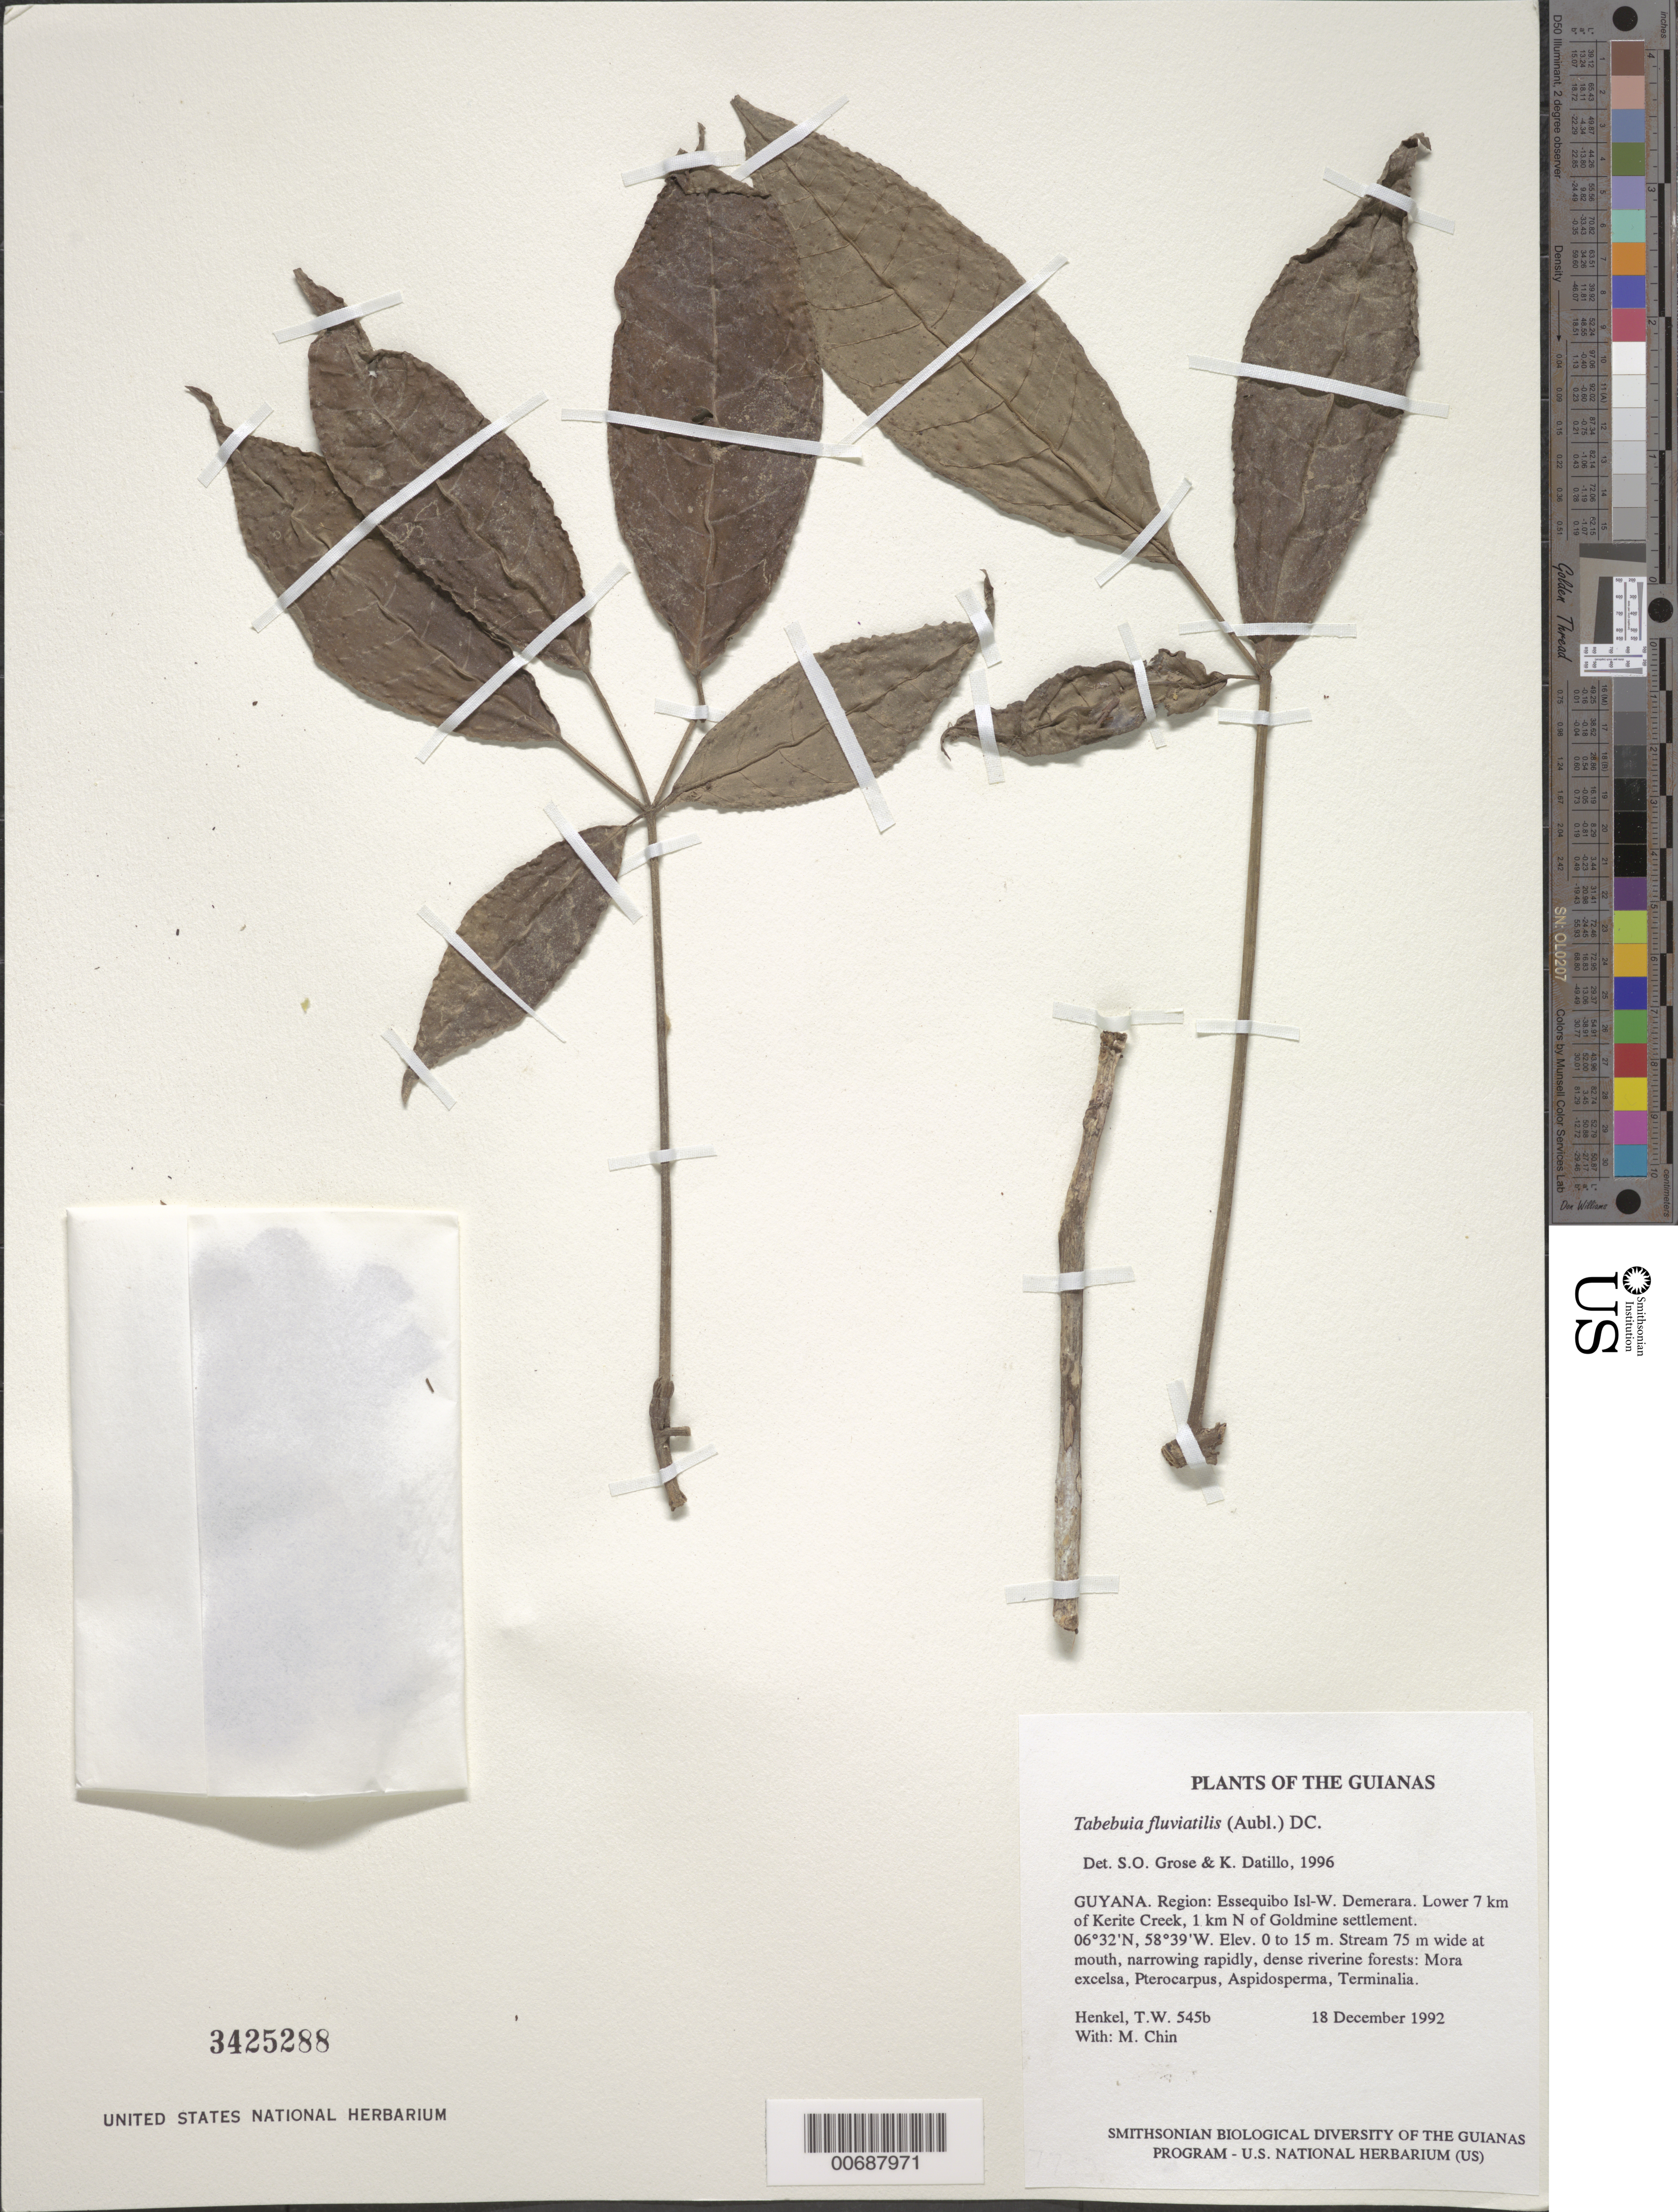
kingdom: Plantae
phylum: Tracheophyta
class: Magnoliopsida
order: Lamiales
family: Bignoniaceae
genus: Tabebuia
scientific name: Tabebuia fluviatilis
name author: (Aubl.) DC.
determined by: Grose, S. O.; Dattilo, K.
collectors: T. Henkel & M. Chin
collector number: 545 b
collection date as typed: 18 December 1992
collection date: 1992-12-18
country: Guyana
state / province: Essequibo Isl-W. Demerara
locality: Lower 7 km of Kerite Creek, 1 km N of Goldmine settlement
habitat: Stream 75 m wide at mouth, narrowing rapidly, dense riverine forests: Mora excelsa, Pterocarpus, Aspidosperma, Terminalia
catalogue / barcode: US 3425288